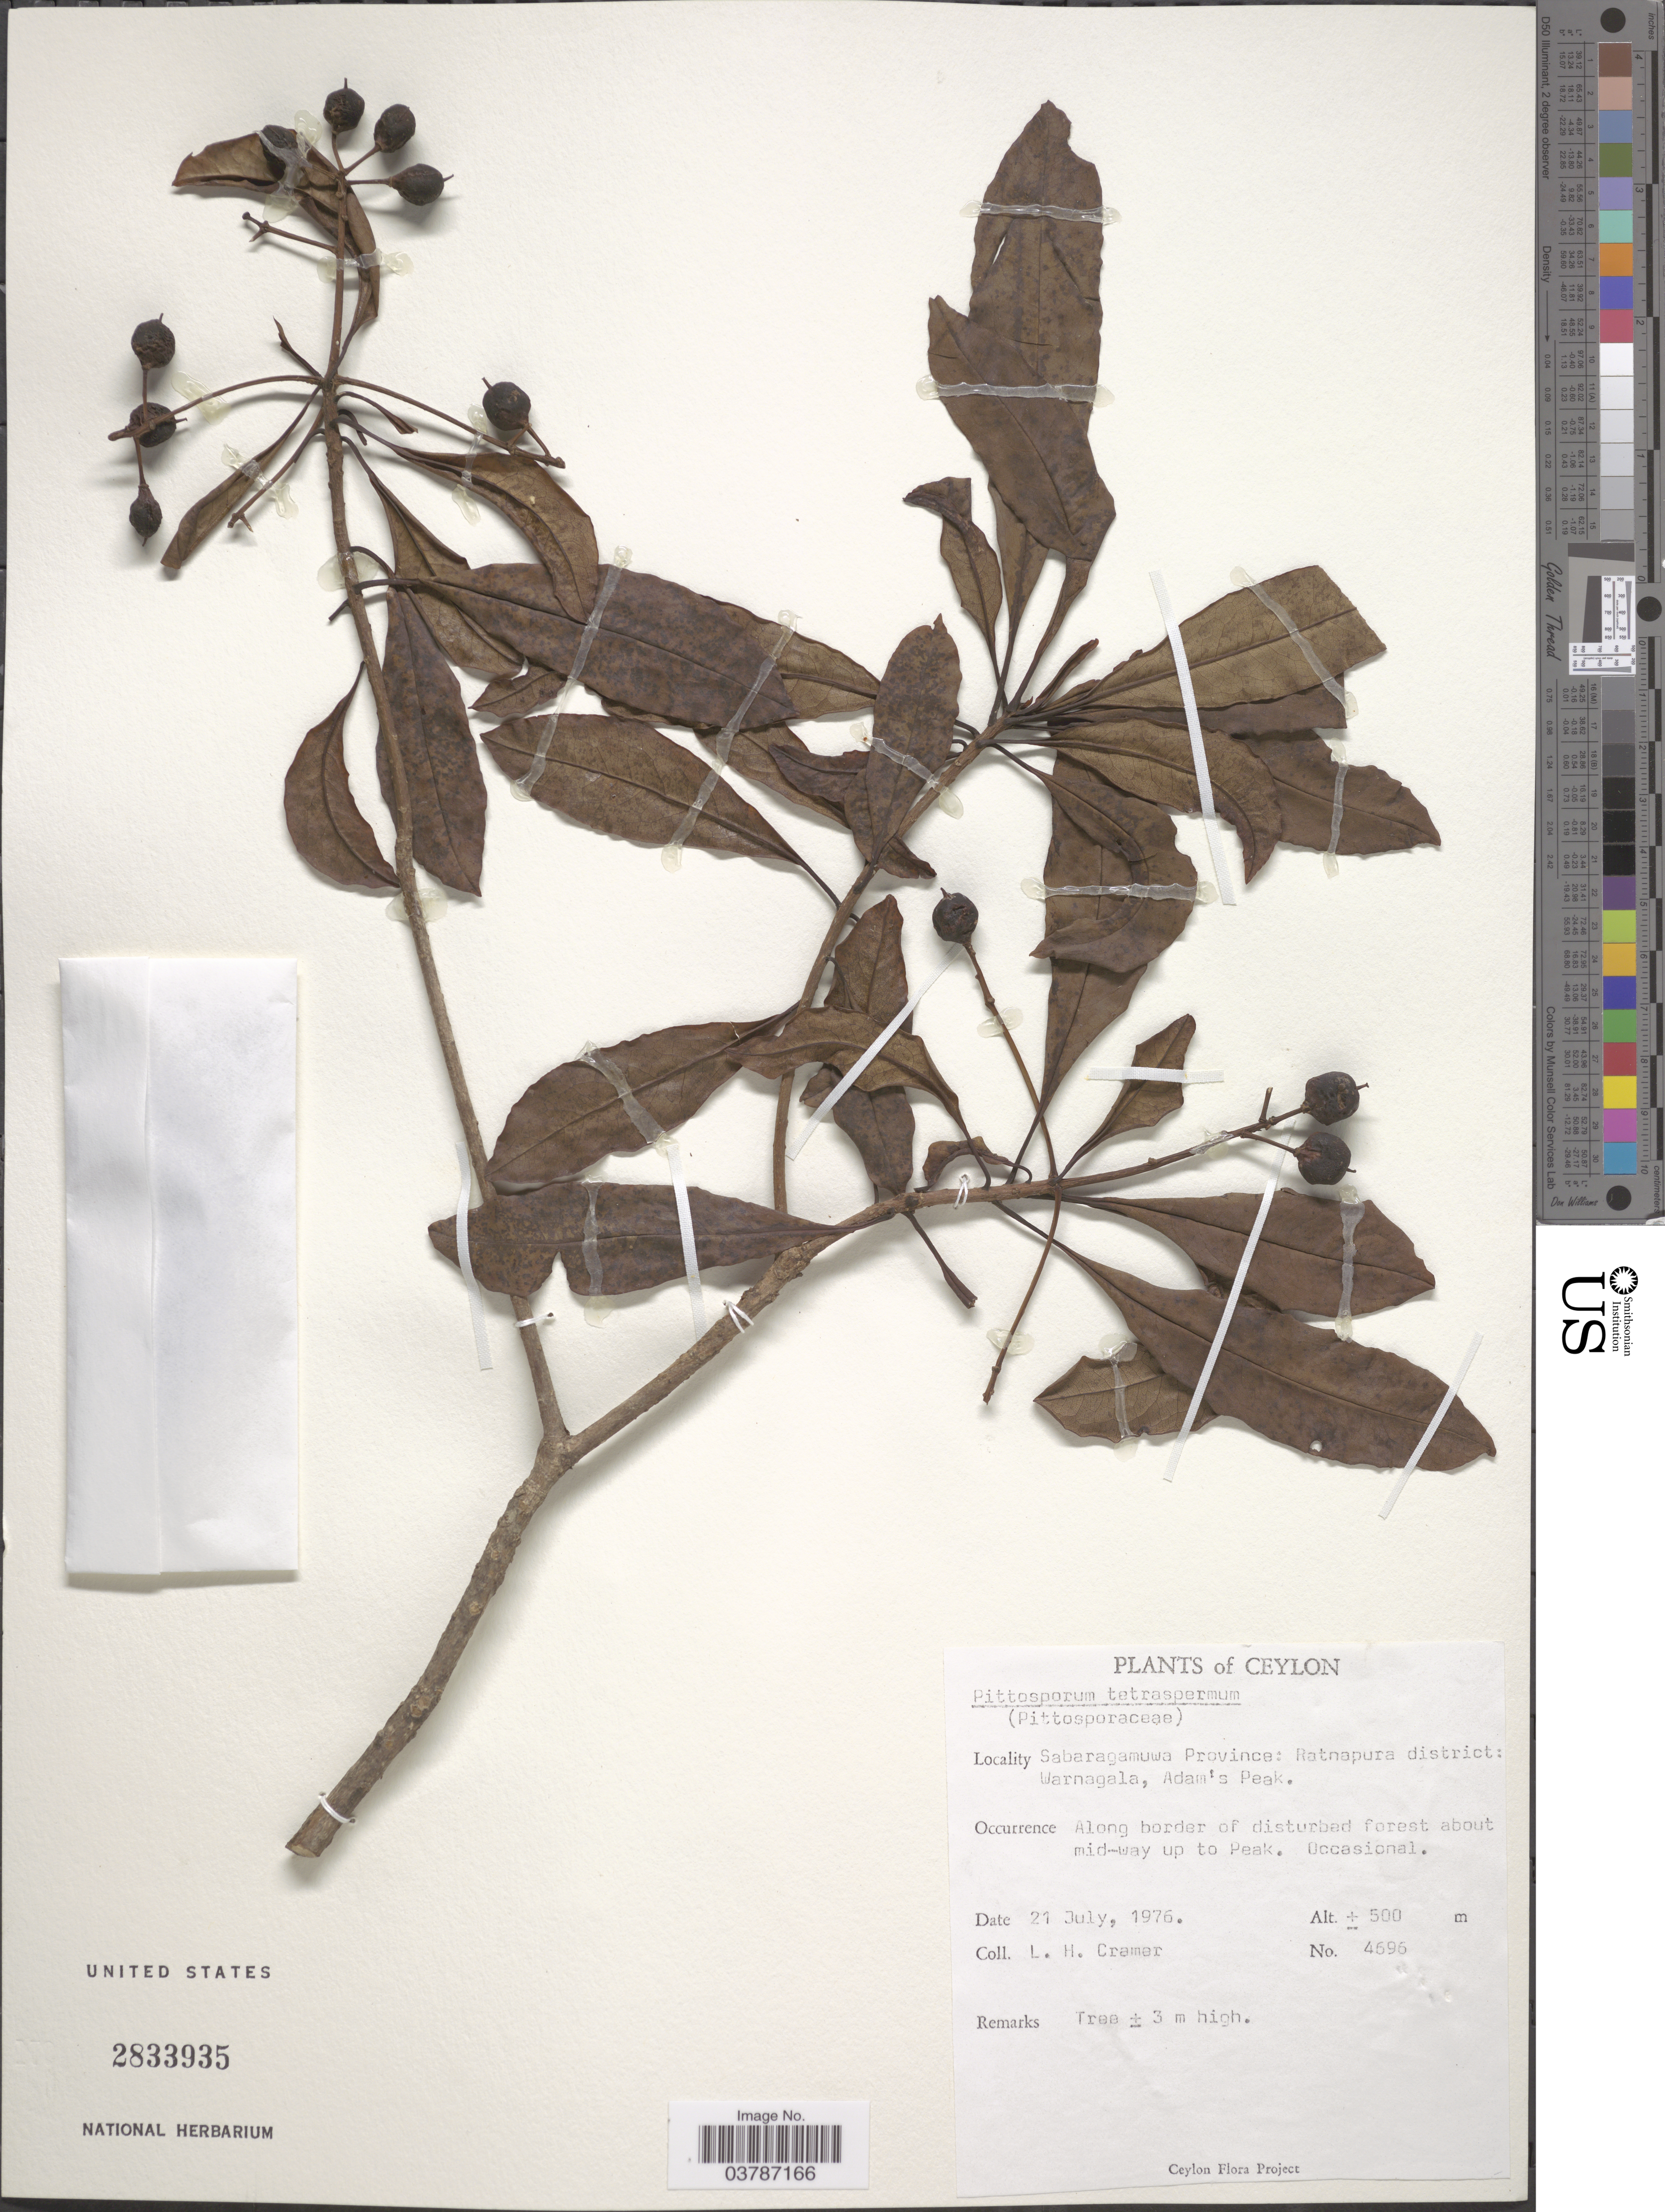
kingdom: Plantae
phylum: Tracheophyta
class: Magnoliopsida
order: Apiales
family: Pittosporaceae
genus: Pittosporum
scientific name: Pittosporum tetraspermum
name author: Wight & Arn.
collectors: L. H. Cramer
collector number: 4696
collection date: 1976-07-21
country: Sri Lanka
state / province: Sabaragamuwa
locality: Ceylon. Ratnapura district: Warnagala, Adam's Peak. Along border of disturbed forest about mid-way up to Peak.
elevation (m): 500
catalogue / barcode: US 2833935